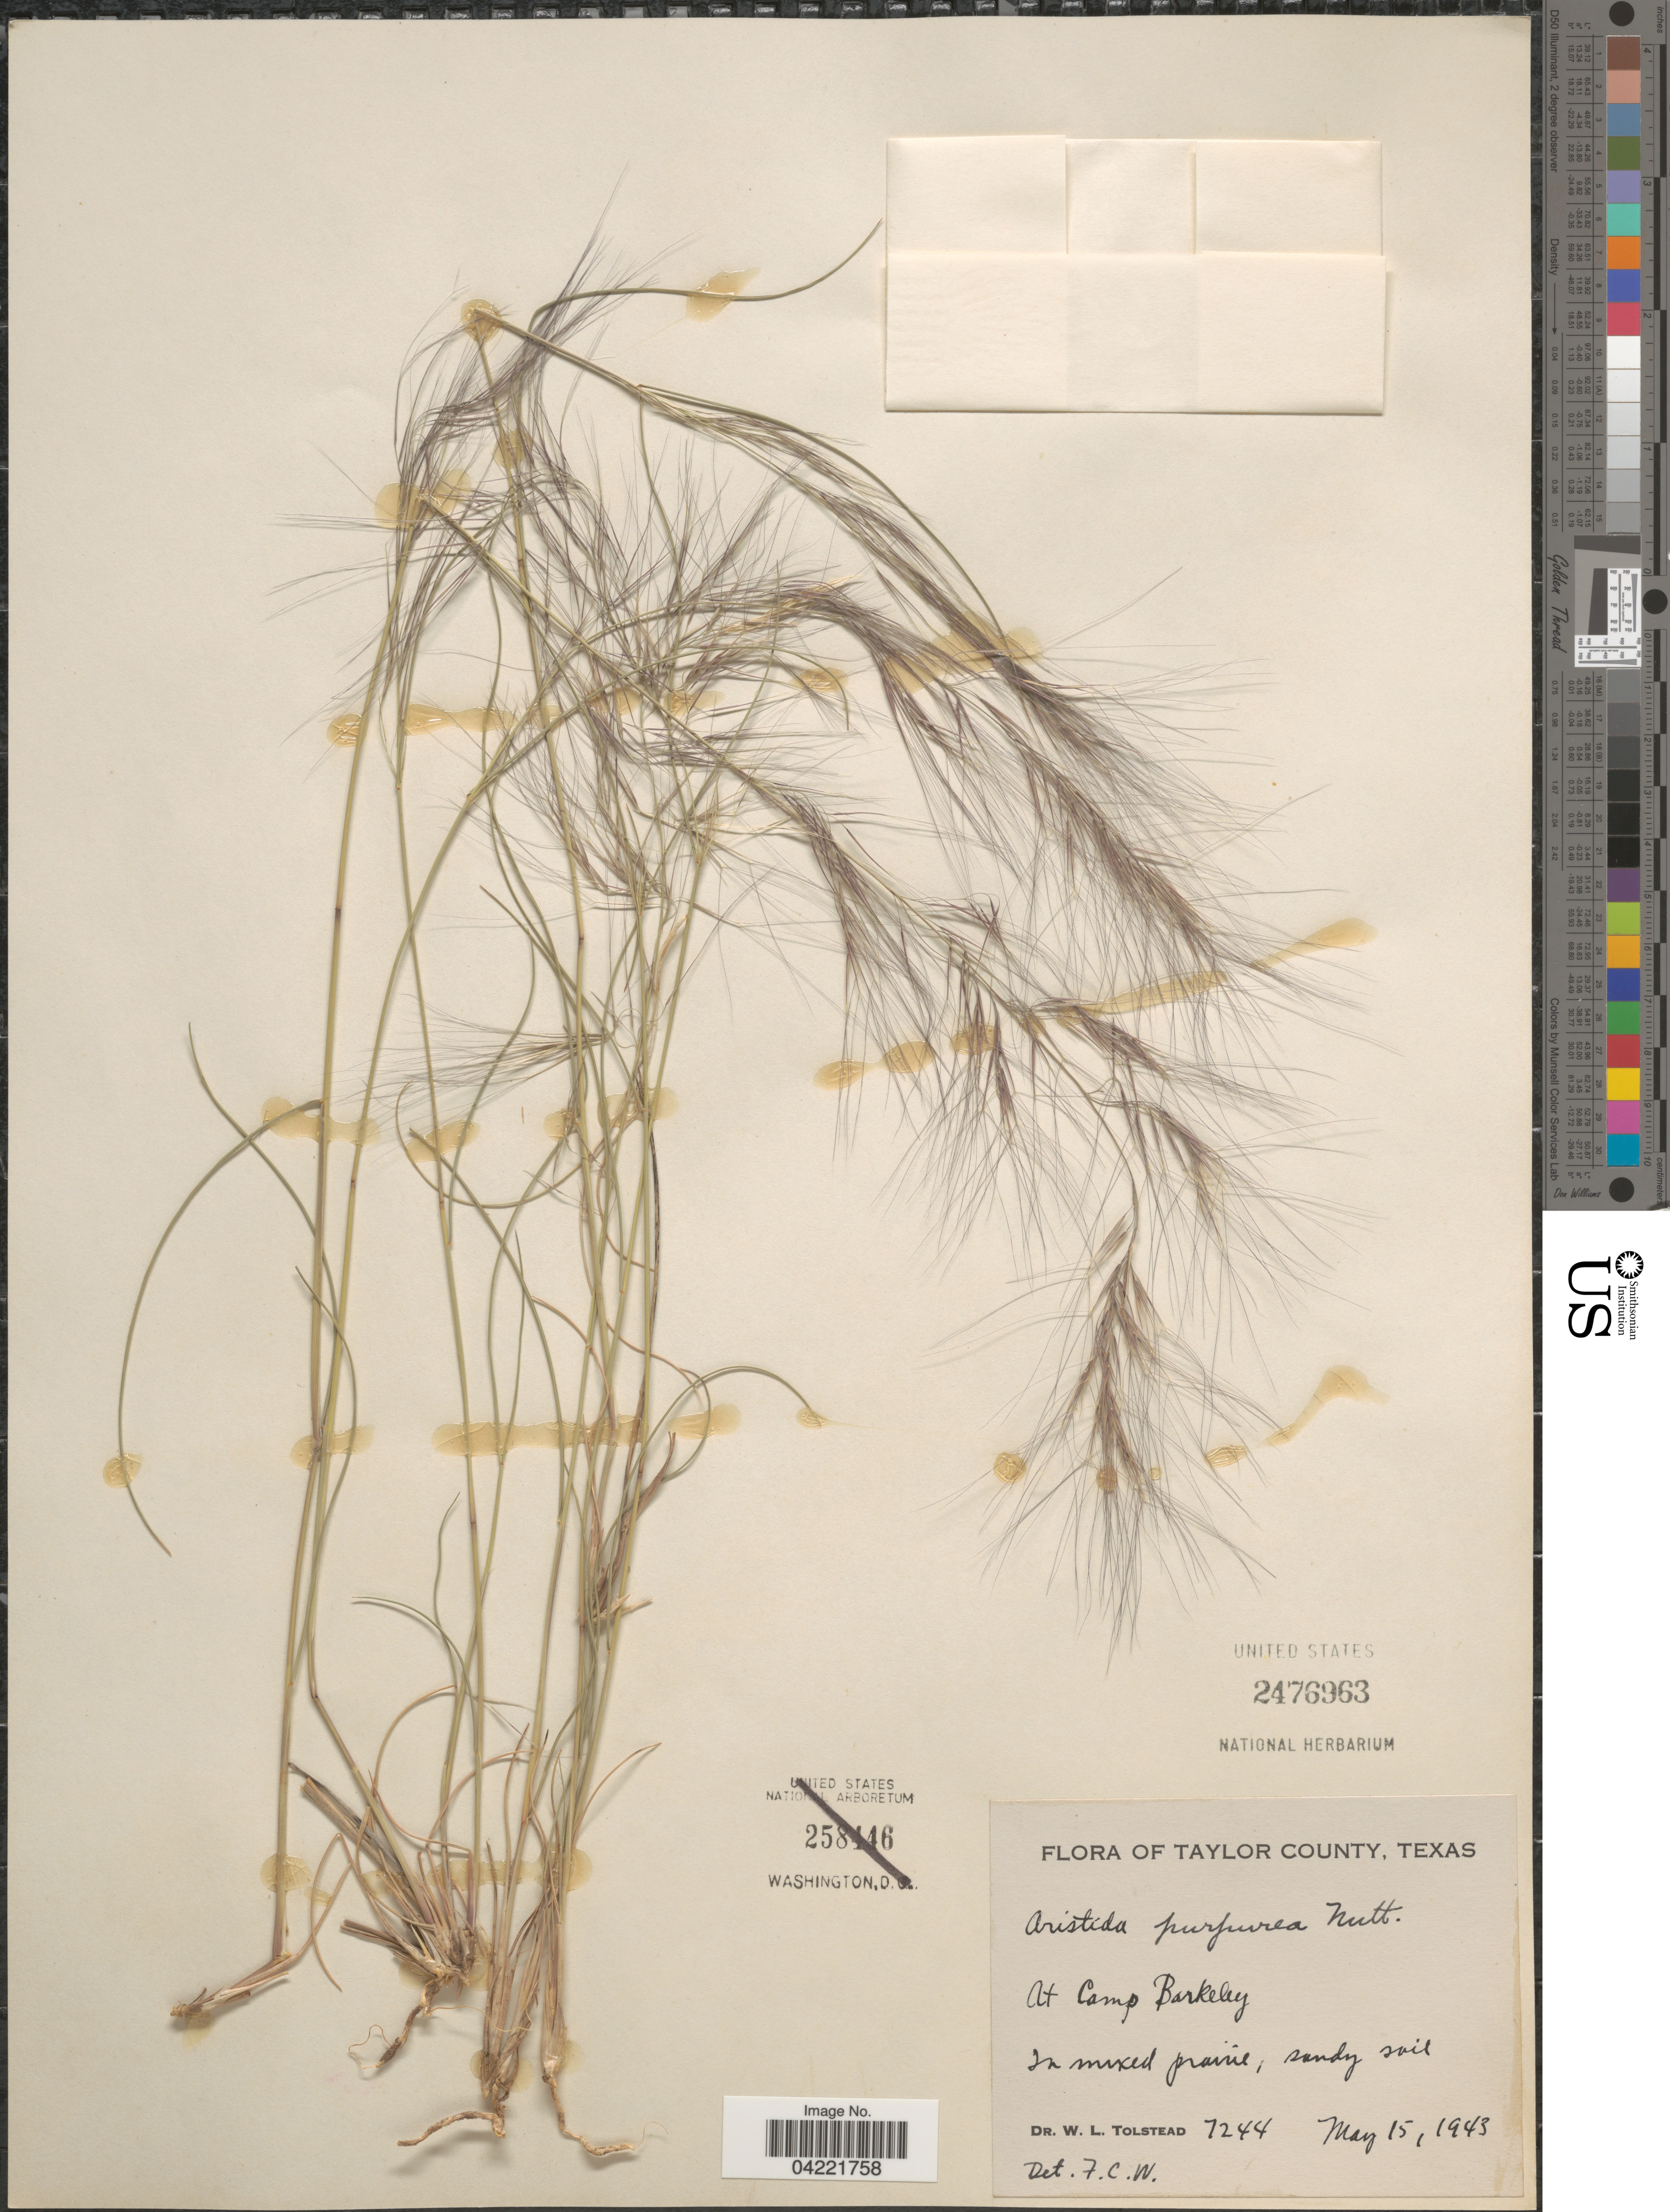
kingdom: Plantae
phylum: Tracheophyta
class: Liliopsida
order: Poales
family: Poaceae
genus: Aristida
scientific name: Aristida purpurea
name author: Nutt.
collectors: W. Tolstead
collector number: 7244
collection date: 1943-05-15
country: United States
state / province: Texas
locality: Taylor County. At Camp Barkeley.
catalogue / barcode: US 2476963